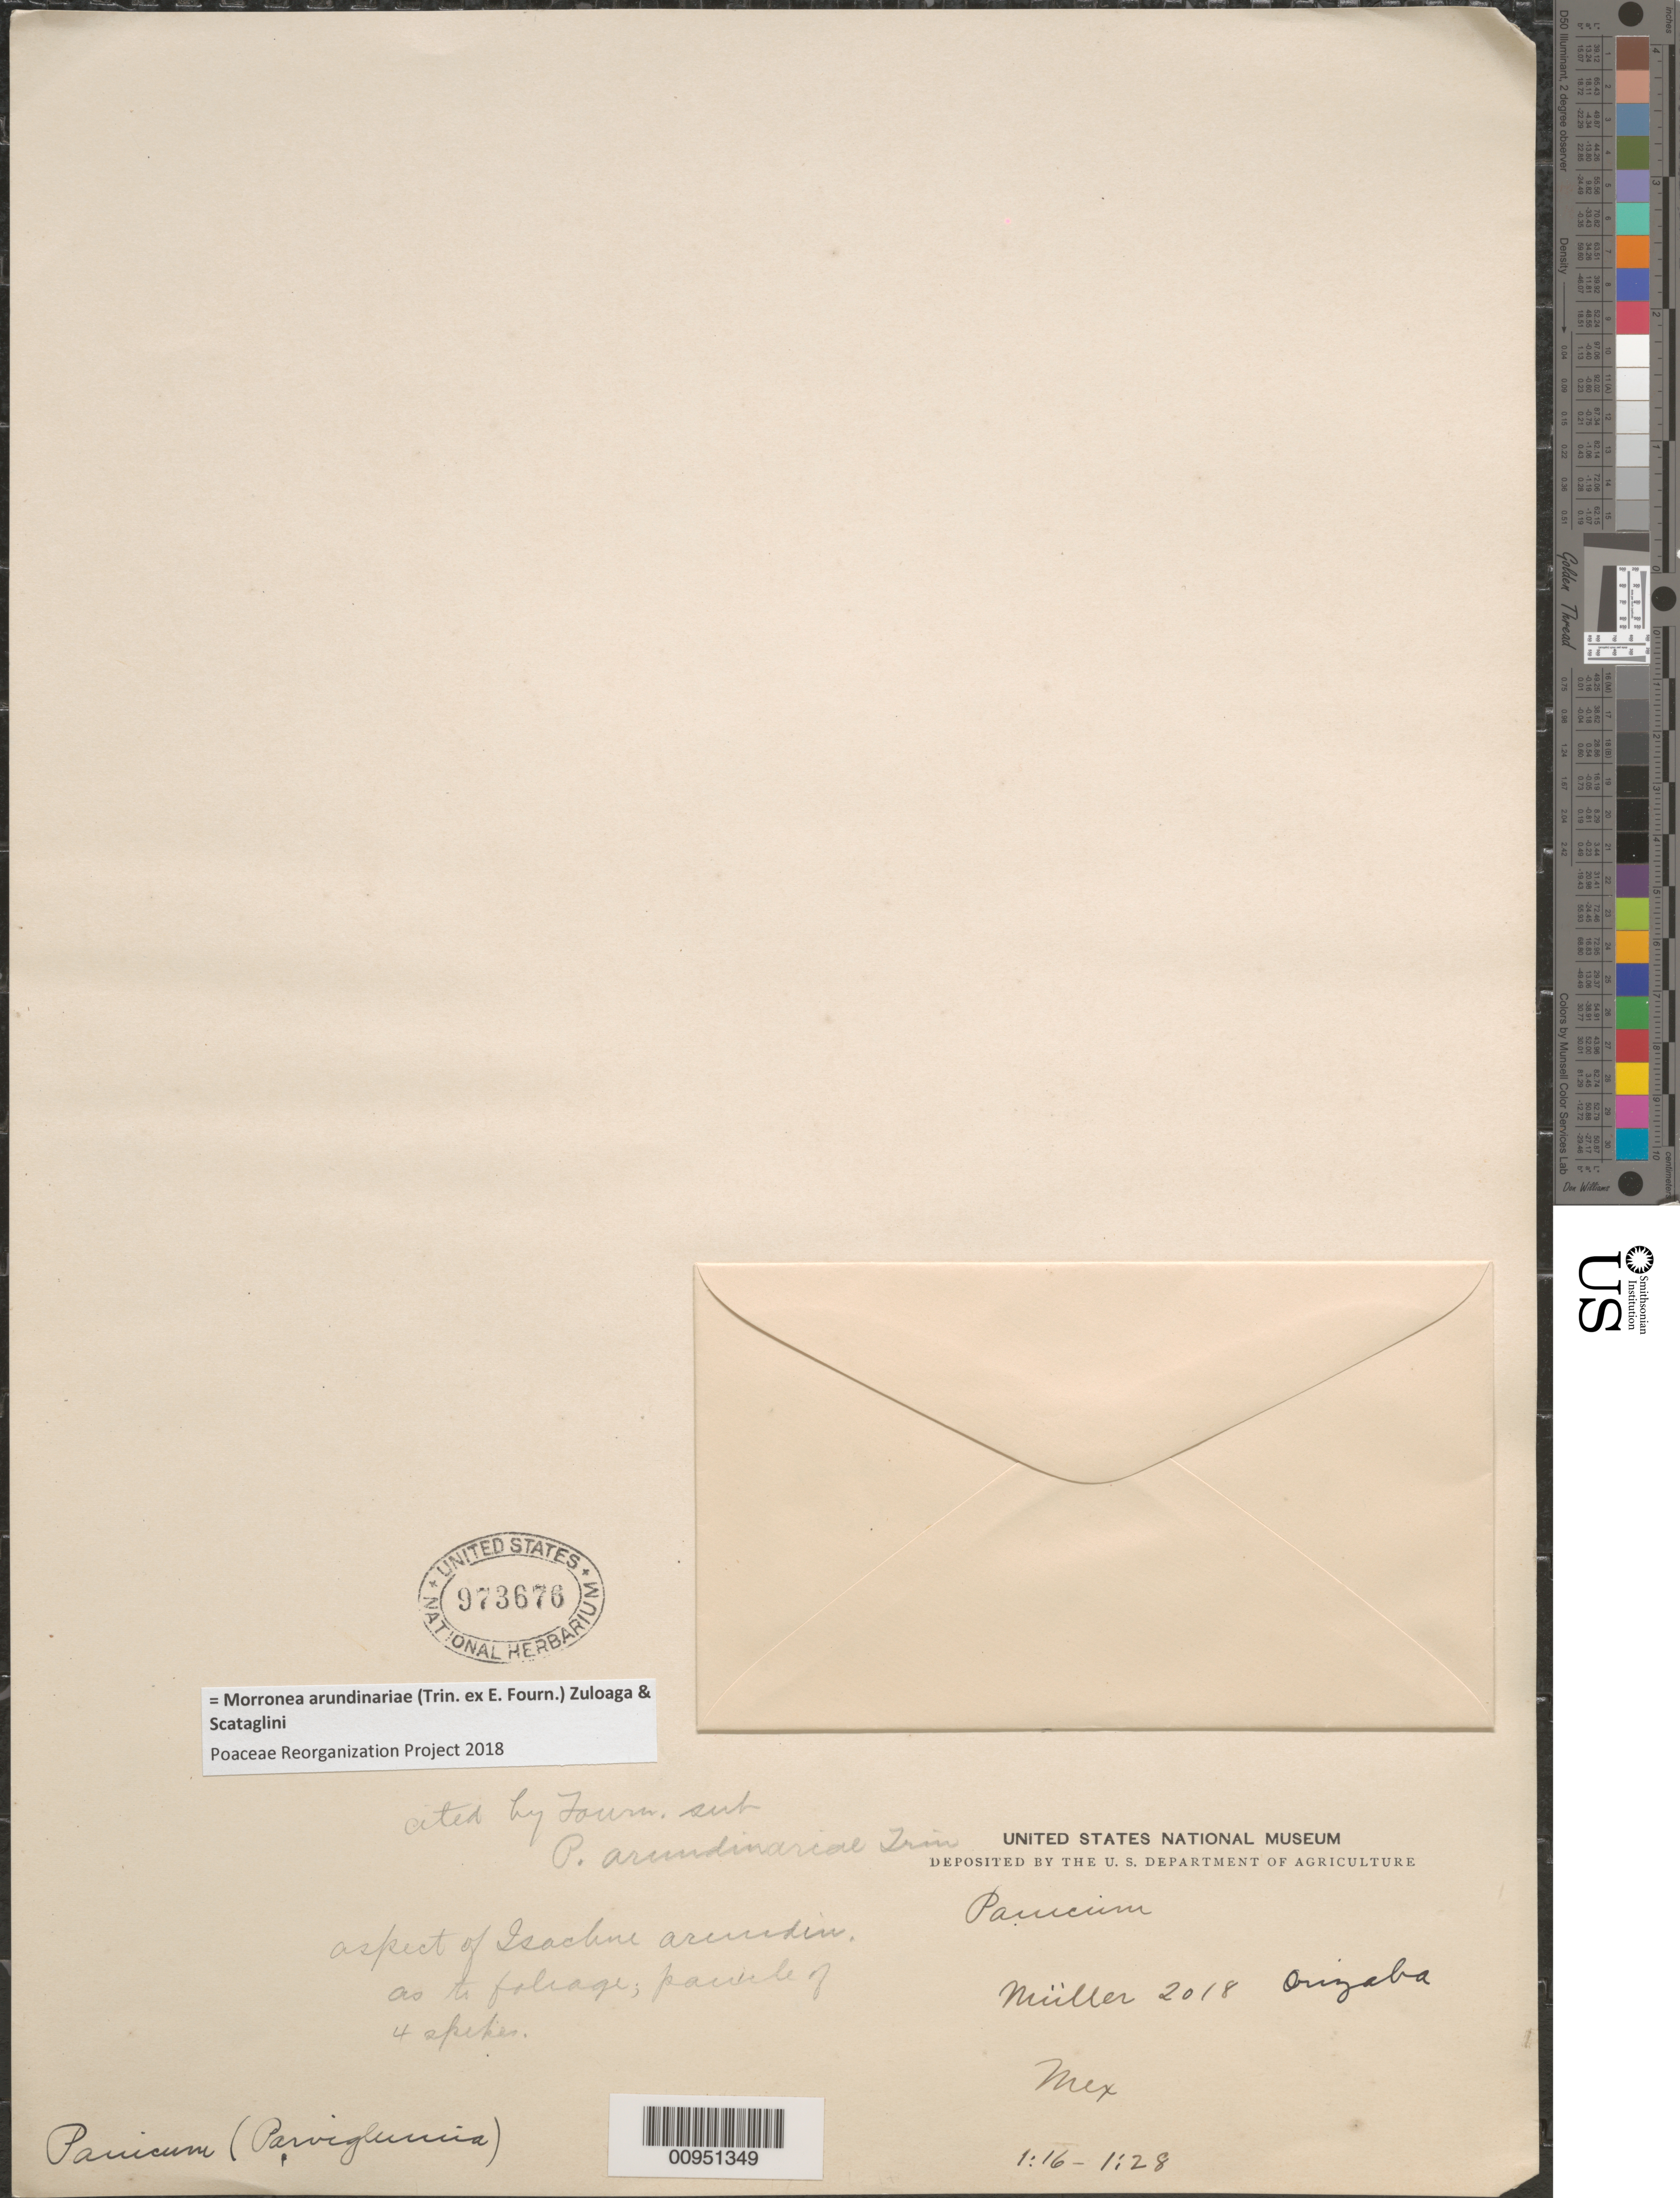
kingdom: Plantae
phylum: Tracheophyta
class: Liliopsida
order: Poales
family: Poaceae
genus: Morronea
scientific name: Morronea arundinariae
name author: (Trin. ex E. Fourn.) Zuloaga & Scataglini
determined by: Poaceae Reorganization Project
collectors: -- Müller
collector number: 2018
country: Mexico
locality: Orizaba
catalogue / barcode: US 973676